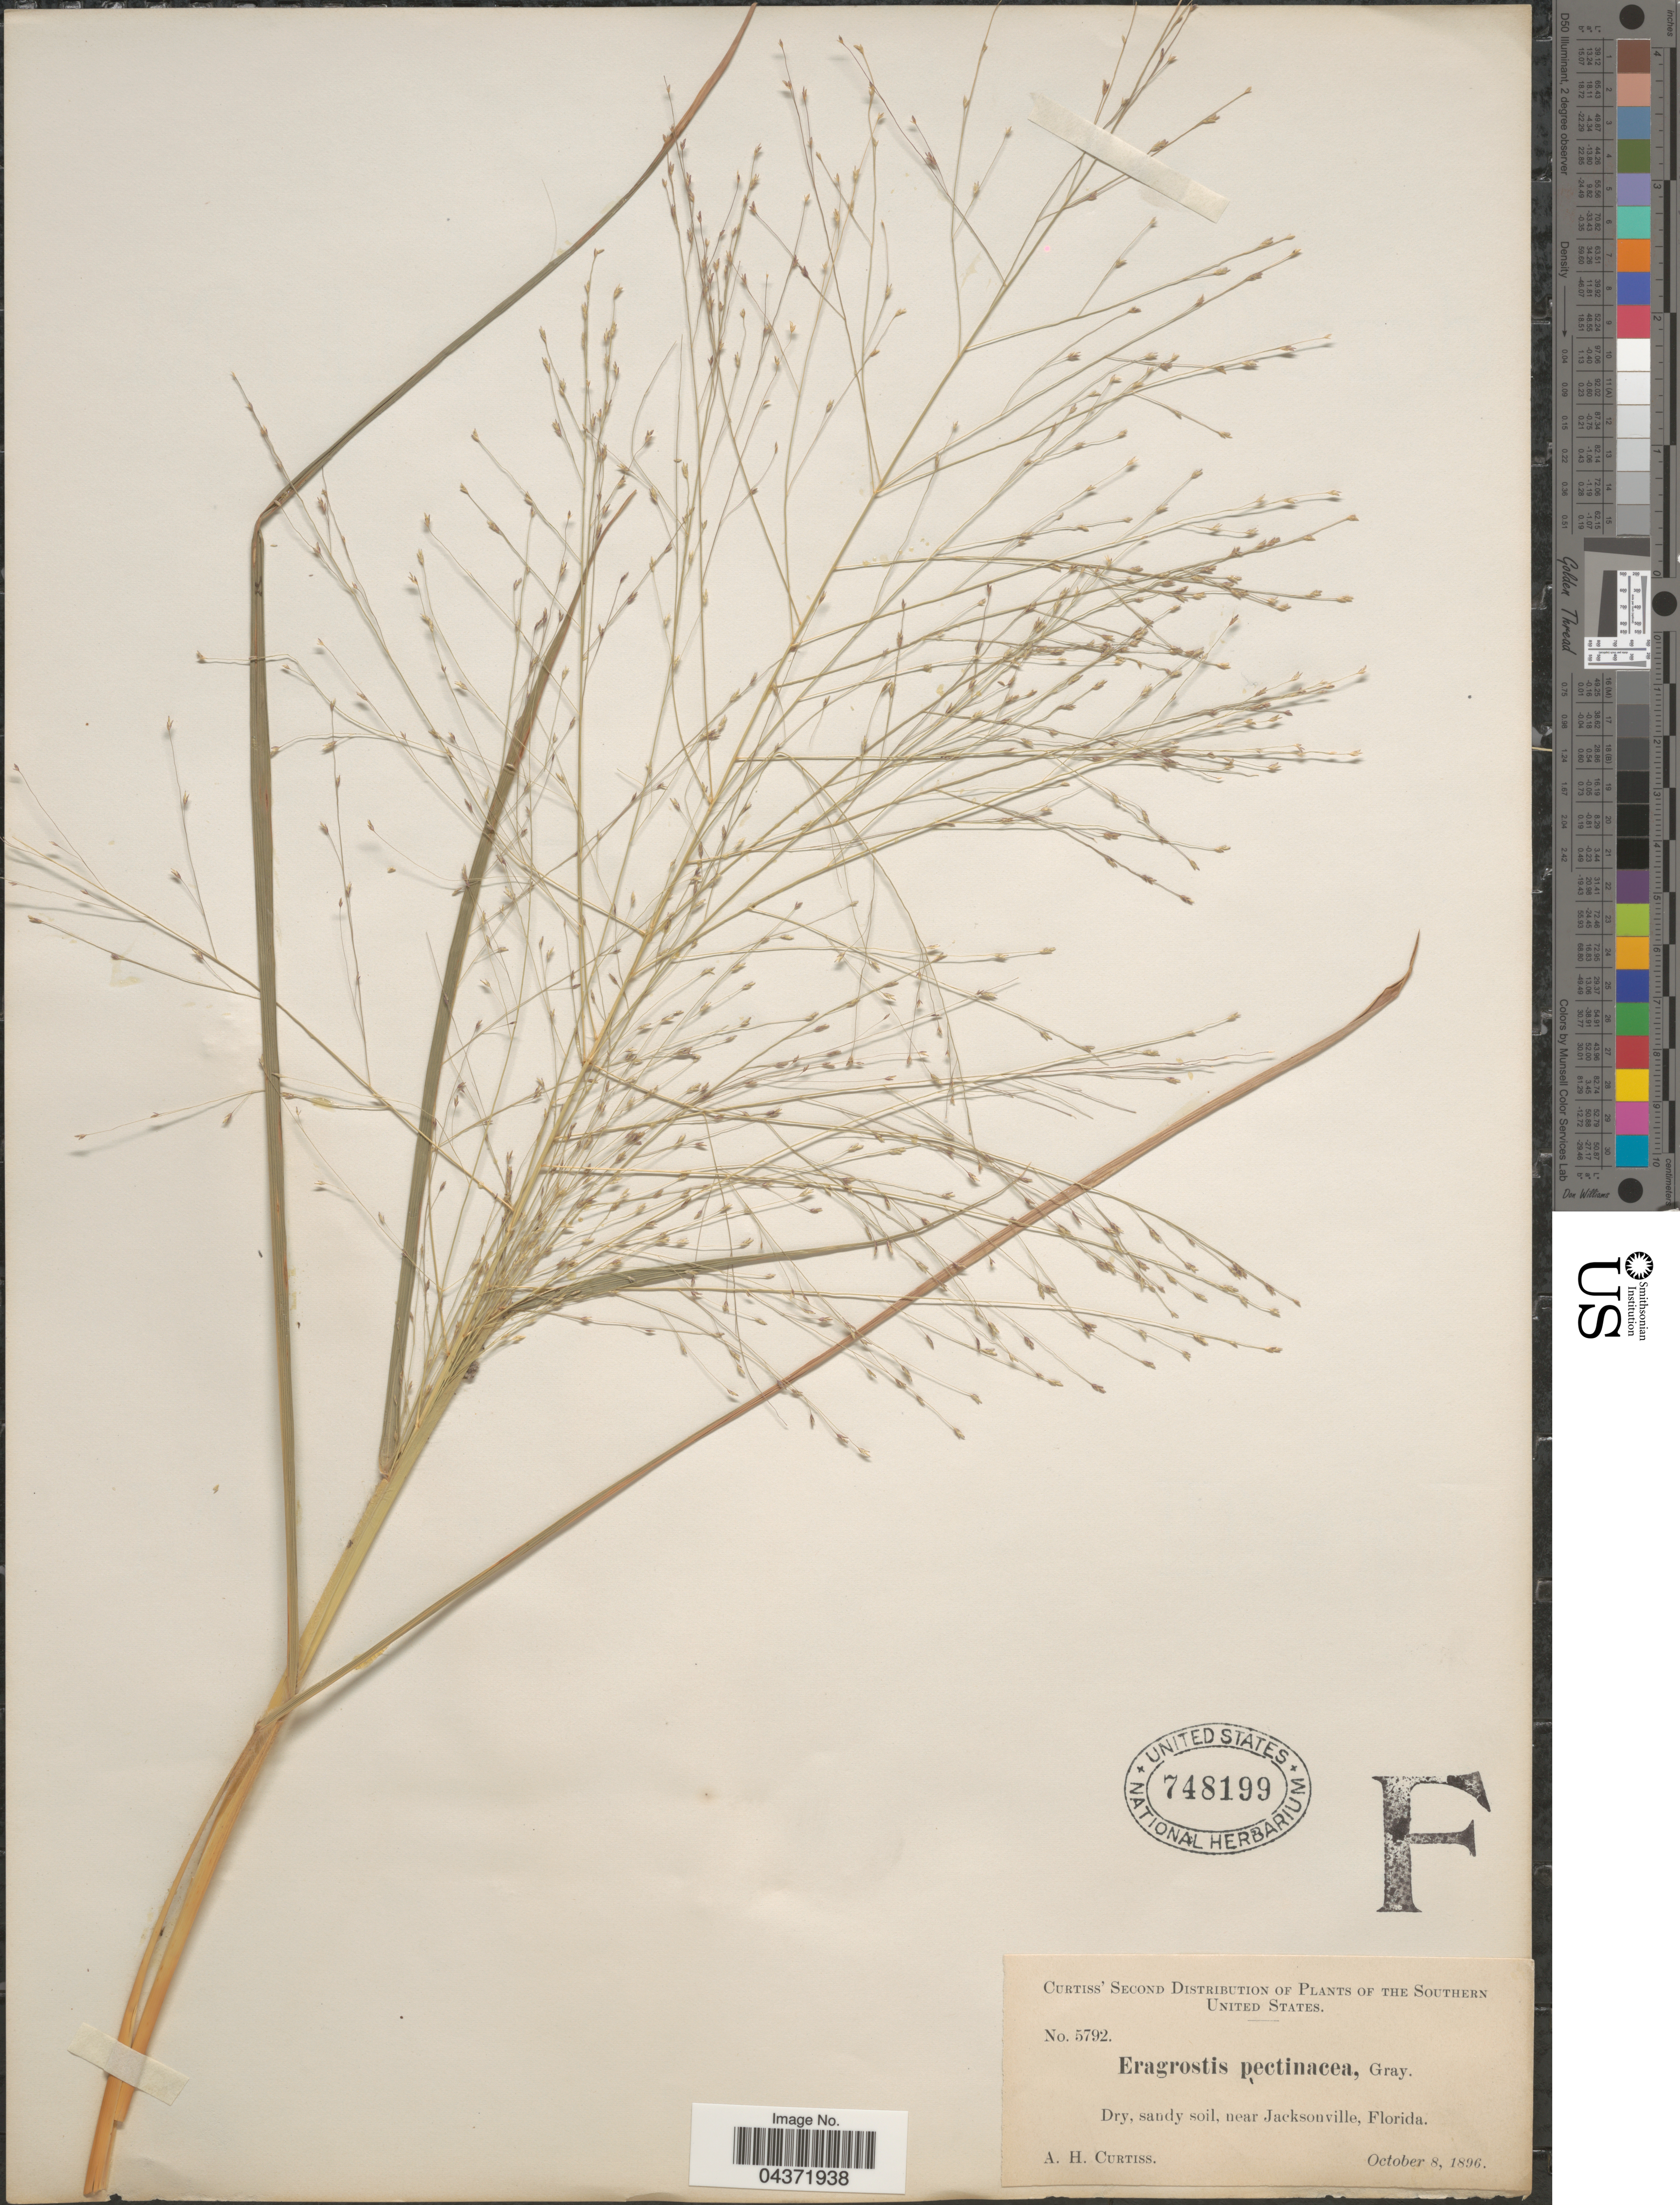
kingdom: Plantae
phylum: Tracheophyta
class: Liliopsida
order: Poales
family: Poaceae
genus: Eragrostis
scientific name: Eragrostis spectabilis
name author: (Pursh) Steud.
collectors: A. H. Curtiss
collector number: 5792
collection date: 1896-10-08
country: United States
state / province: Florida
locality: The Southern United States. Near Jacksonville.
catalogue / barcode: US 748199